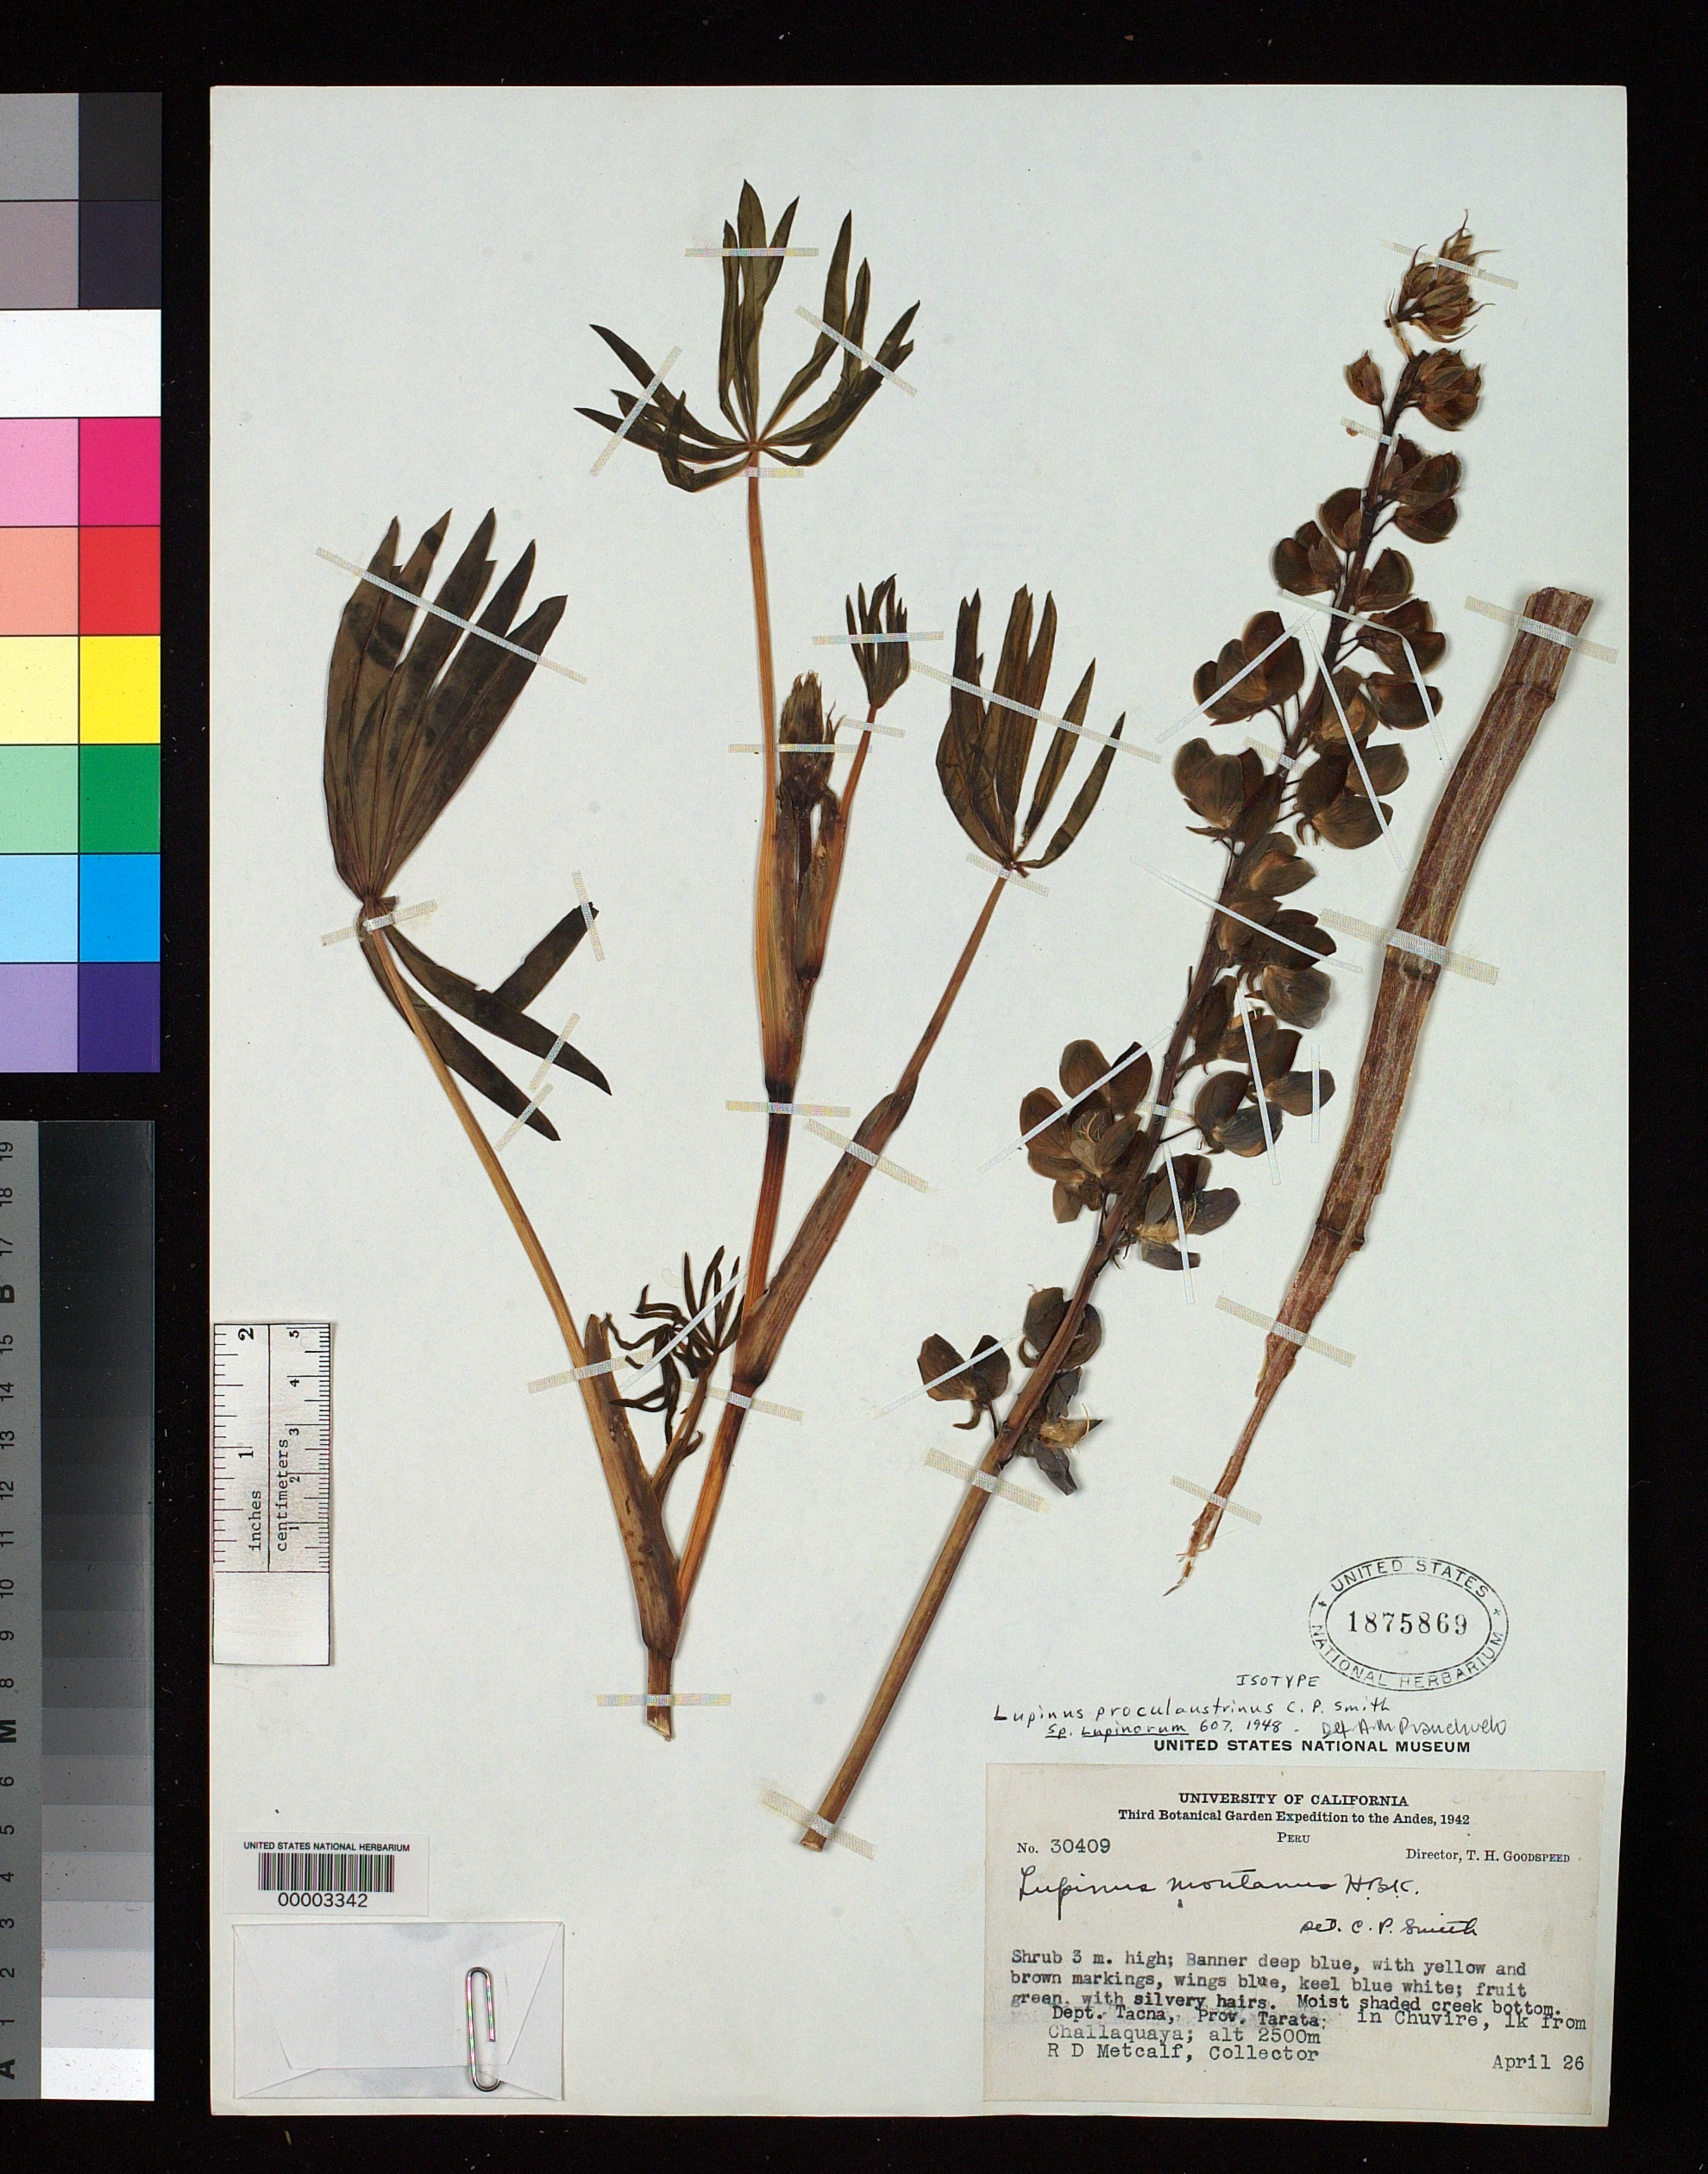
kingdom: Plantae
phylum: Tracheophyta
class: Magnoliopsida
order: Fabales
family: Fabaceae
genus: Lupinus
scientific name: Lupinus proculaustrinus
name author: C.P. Sm.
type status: Isotype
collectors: R. D. Metcalf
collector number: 30409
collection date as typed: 26 Apr 1942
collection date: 1942-04-26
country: Peru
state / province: Tacna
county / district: Tarata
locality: In Chuvire.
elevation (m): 2500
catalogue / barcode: US 1875869